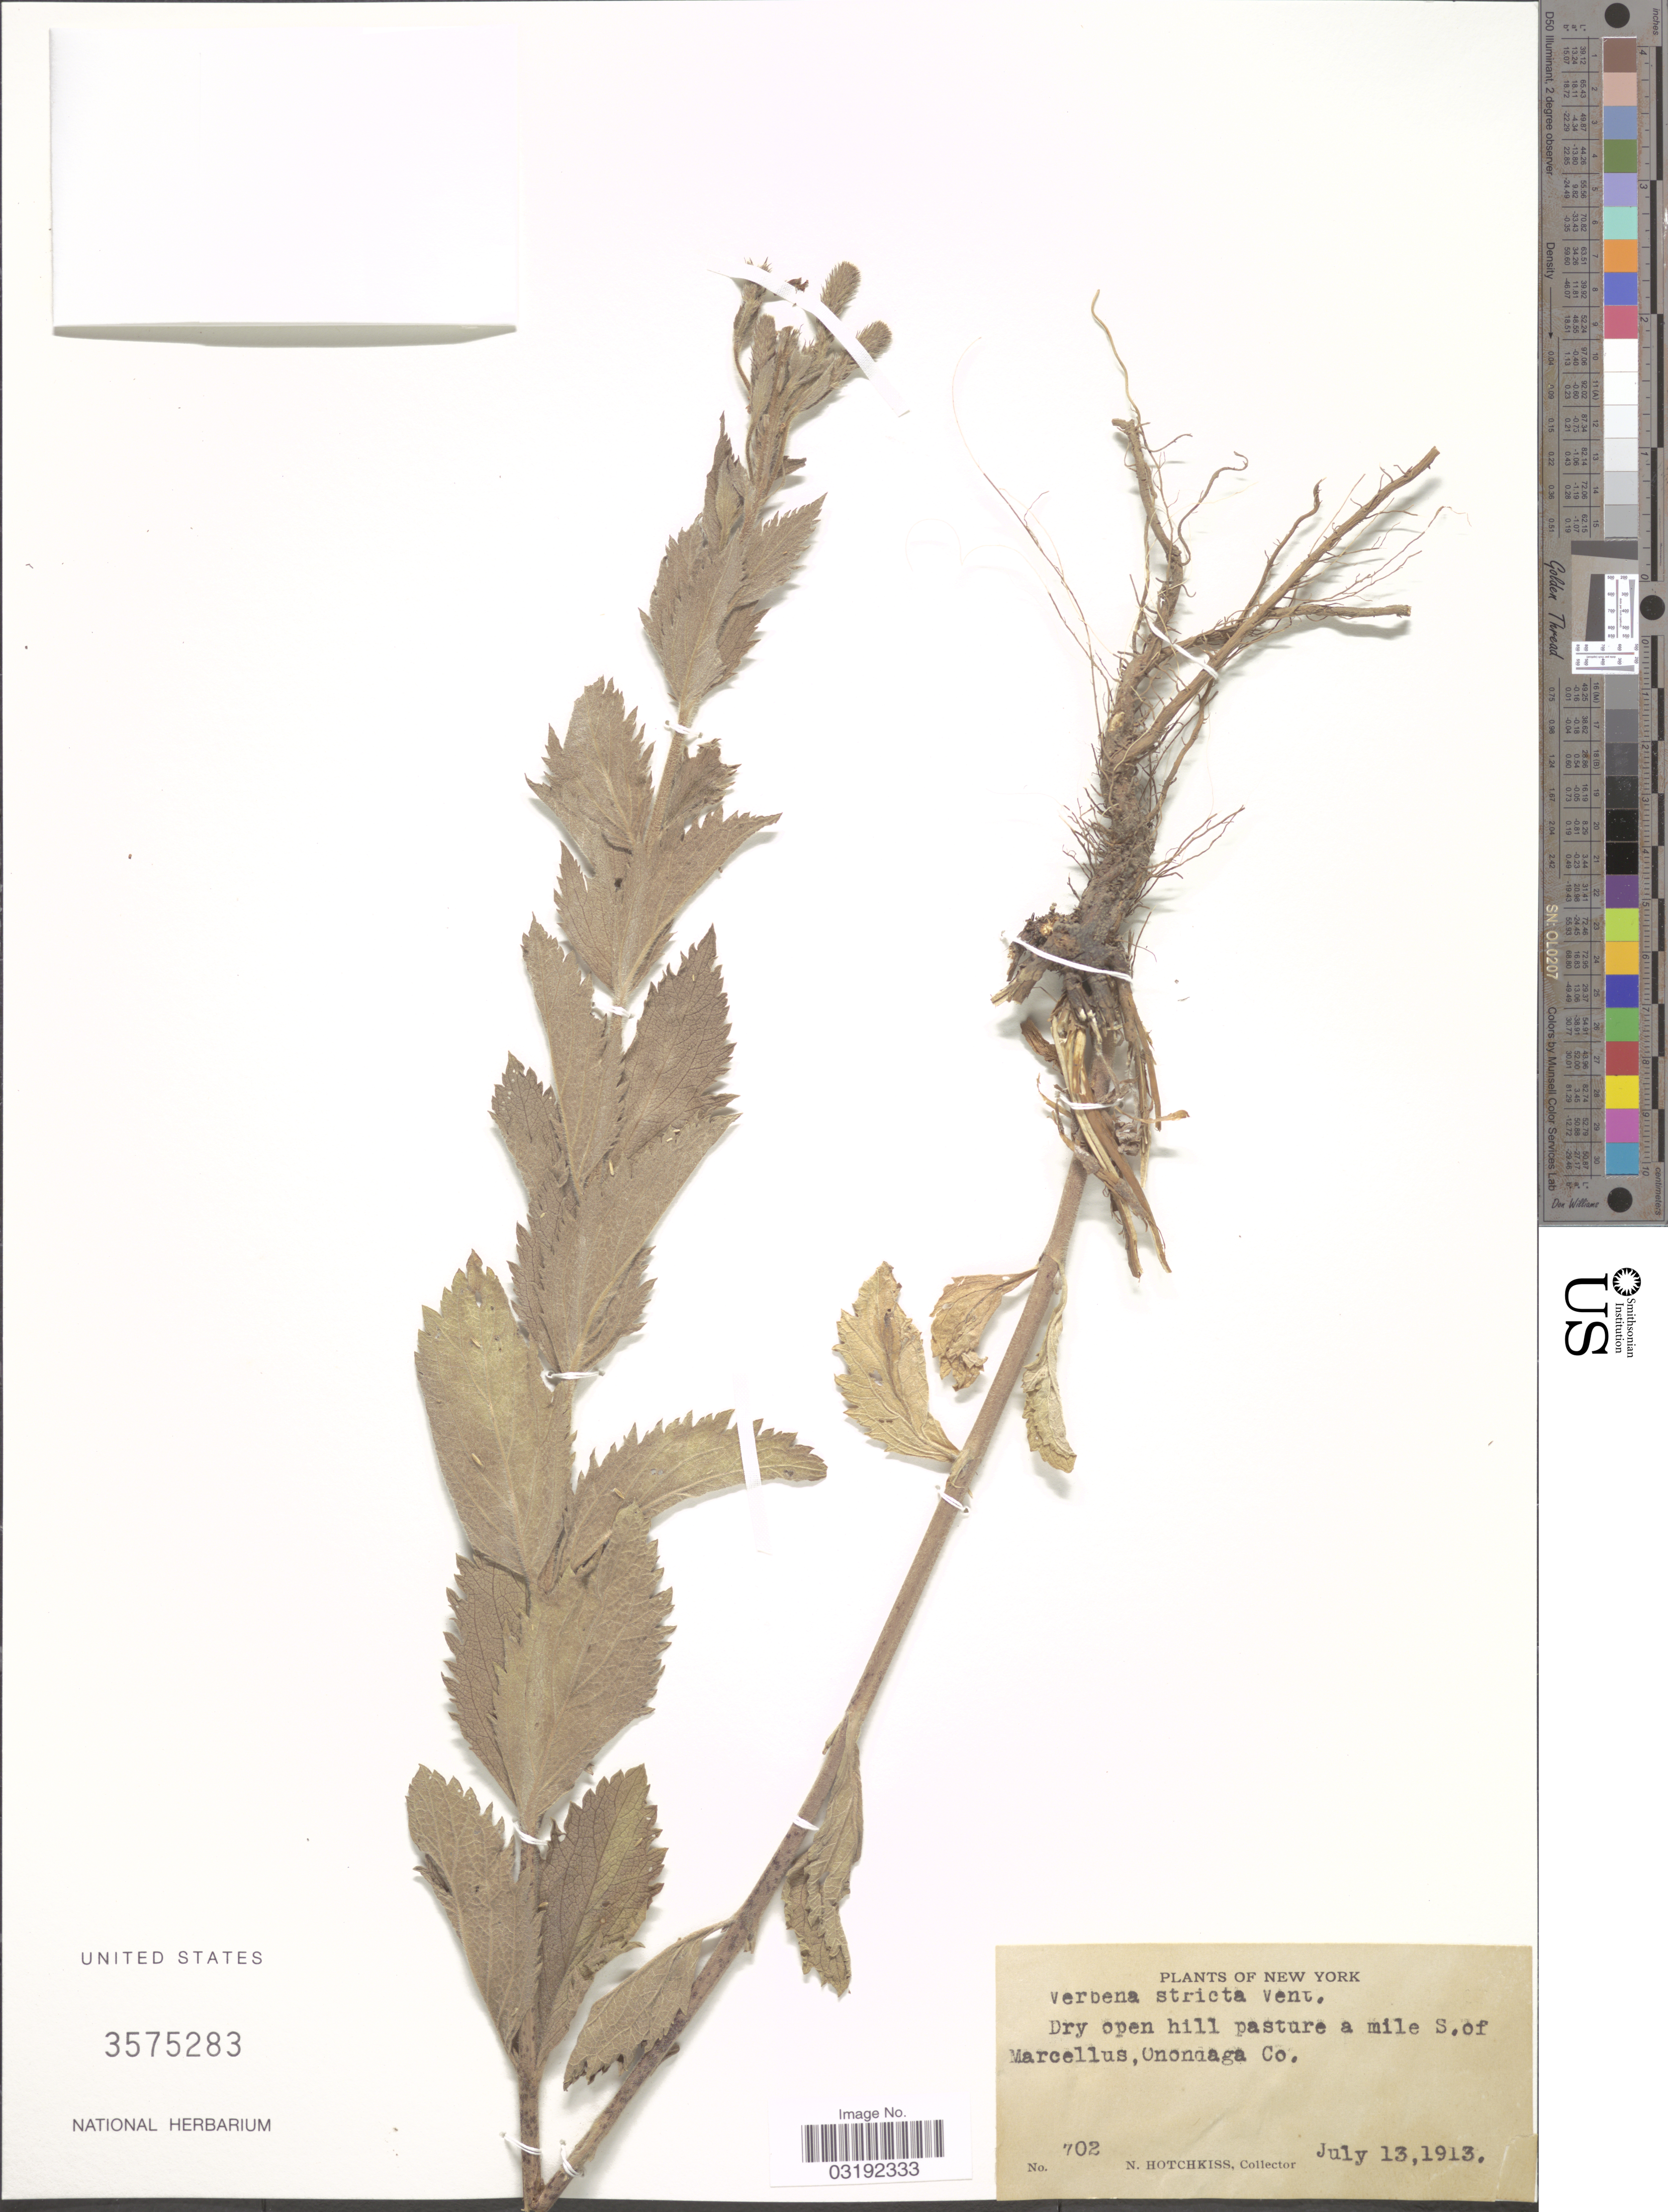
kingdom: Plantae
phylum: Tracheophyta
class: Magnoliopsida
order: Lamiales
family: Verbenaceae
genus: Verbena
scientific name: Verbena stricta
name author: Vent.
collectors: N. Hotchkiss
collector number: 702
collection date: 1913-07-13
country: United States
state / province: New York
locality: Dry open hill pasture a mile S. of Marcellus, Onondaga Co.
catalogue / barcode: US 3575283